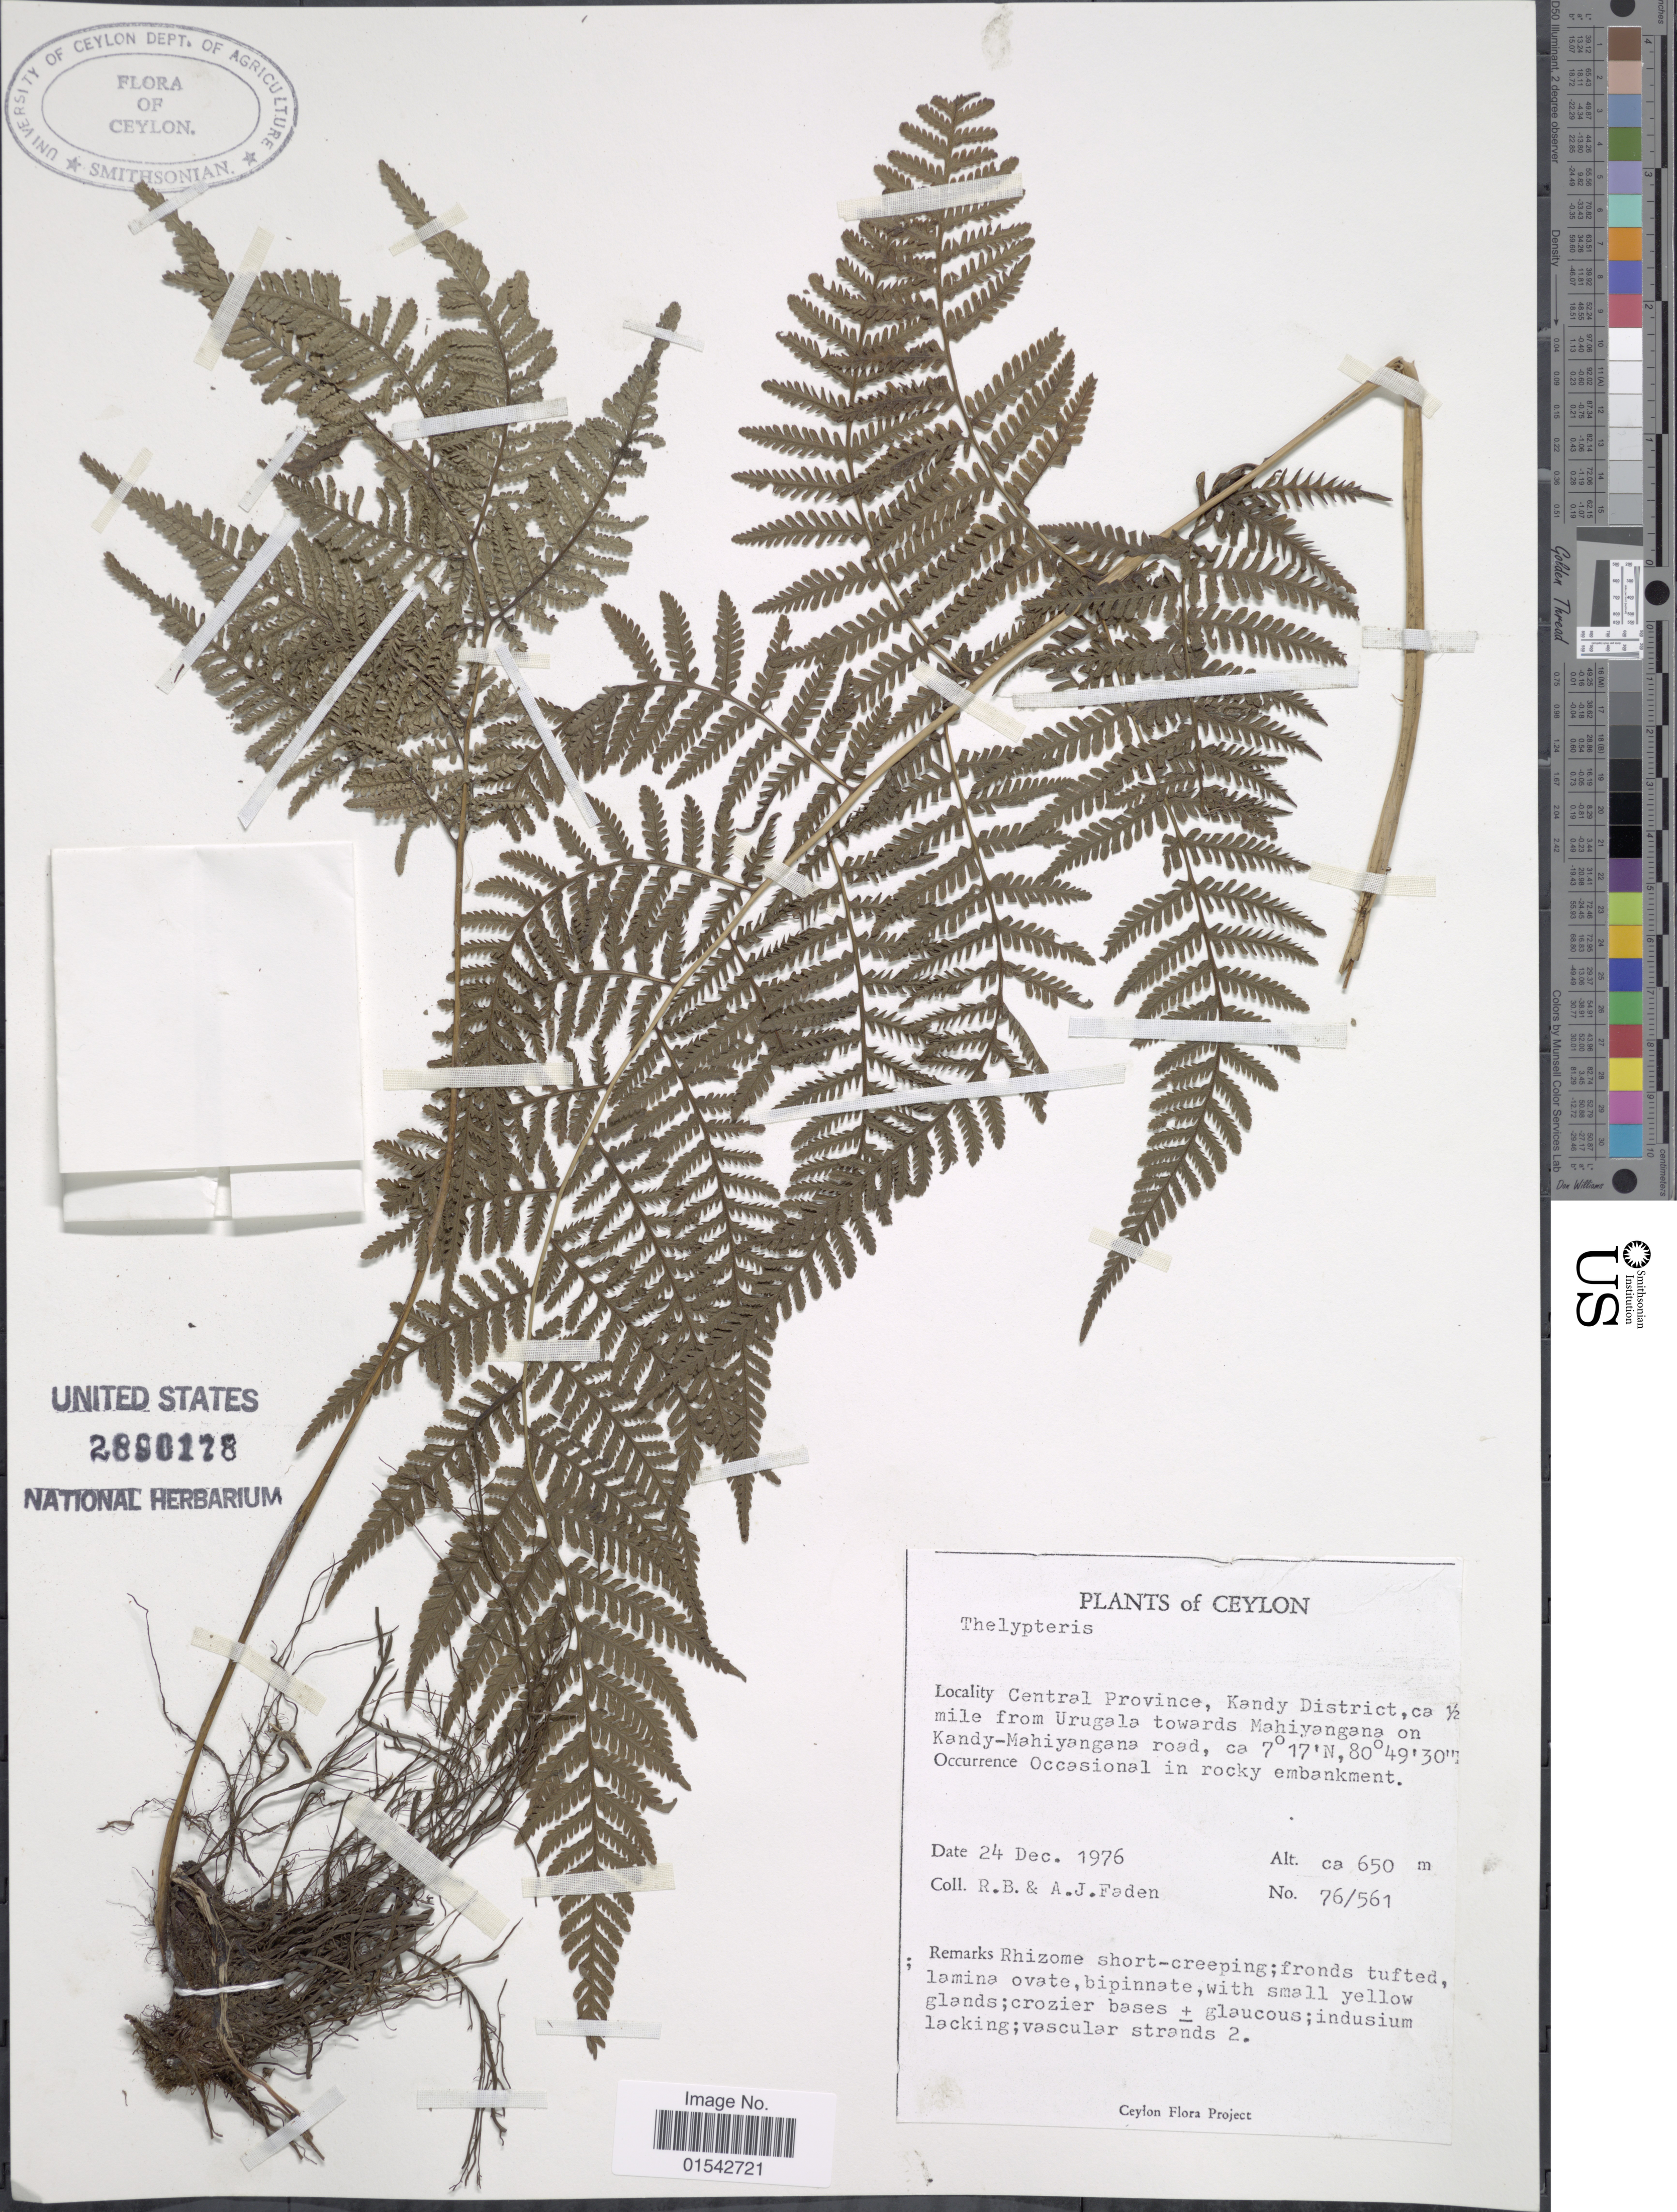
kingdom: Plantae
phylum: Tracheophyta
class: Polypodiopsida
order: Polypodiales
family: Thelypteridaceae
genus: Cyclosorus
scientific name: Cyclosorus sp.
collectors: R. B. Faden & A. J. Faden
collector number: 76/561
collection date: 1976-12-24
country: Sri Lanka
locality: Ceylon, Central Province, Kandy District, ca 1/2 mile from Urugala towards Mahiyangana on Kandy-Mahiyangana road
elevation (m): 650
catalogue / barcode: US 2890178